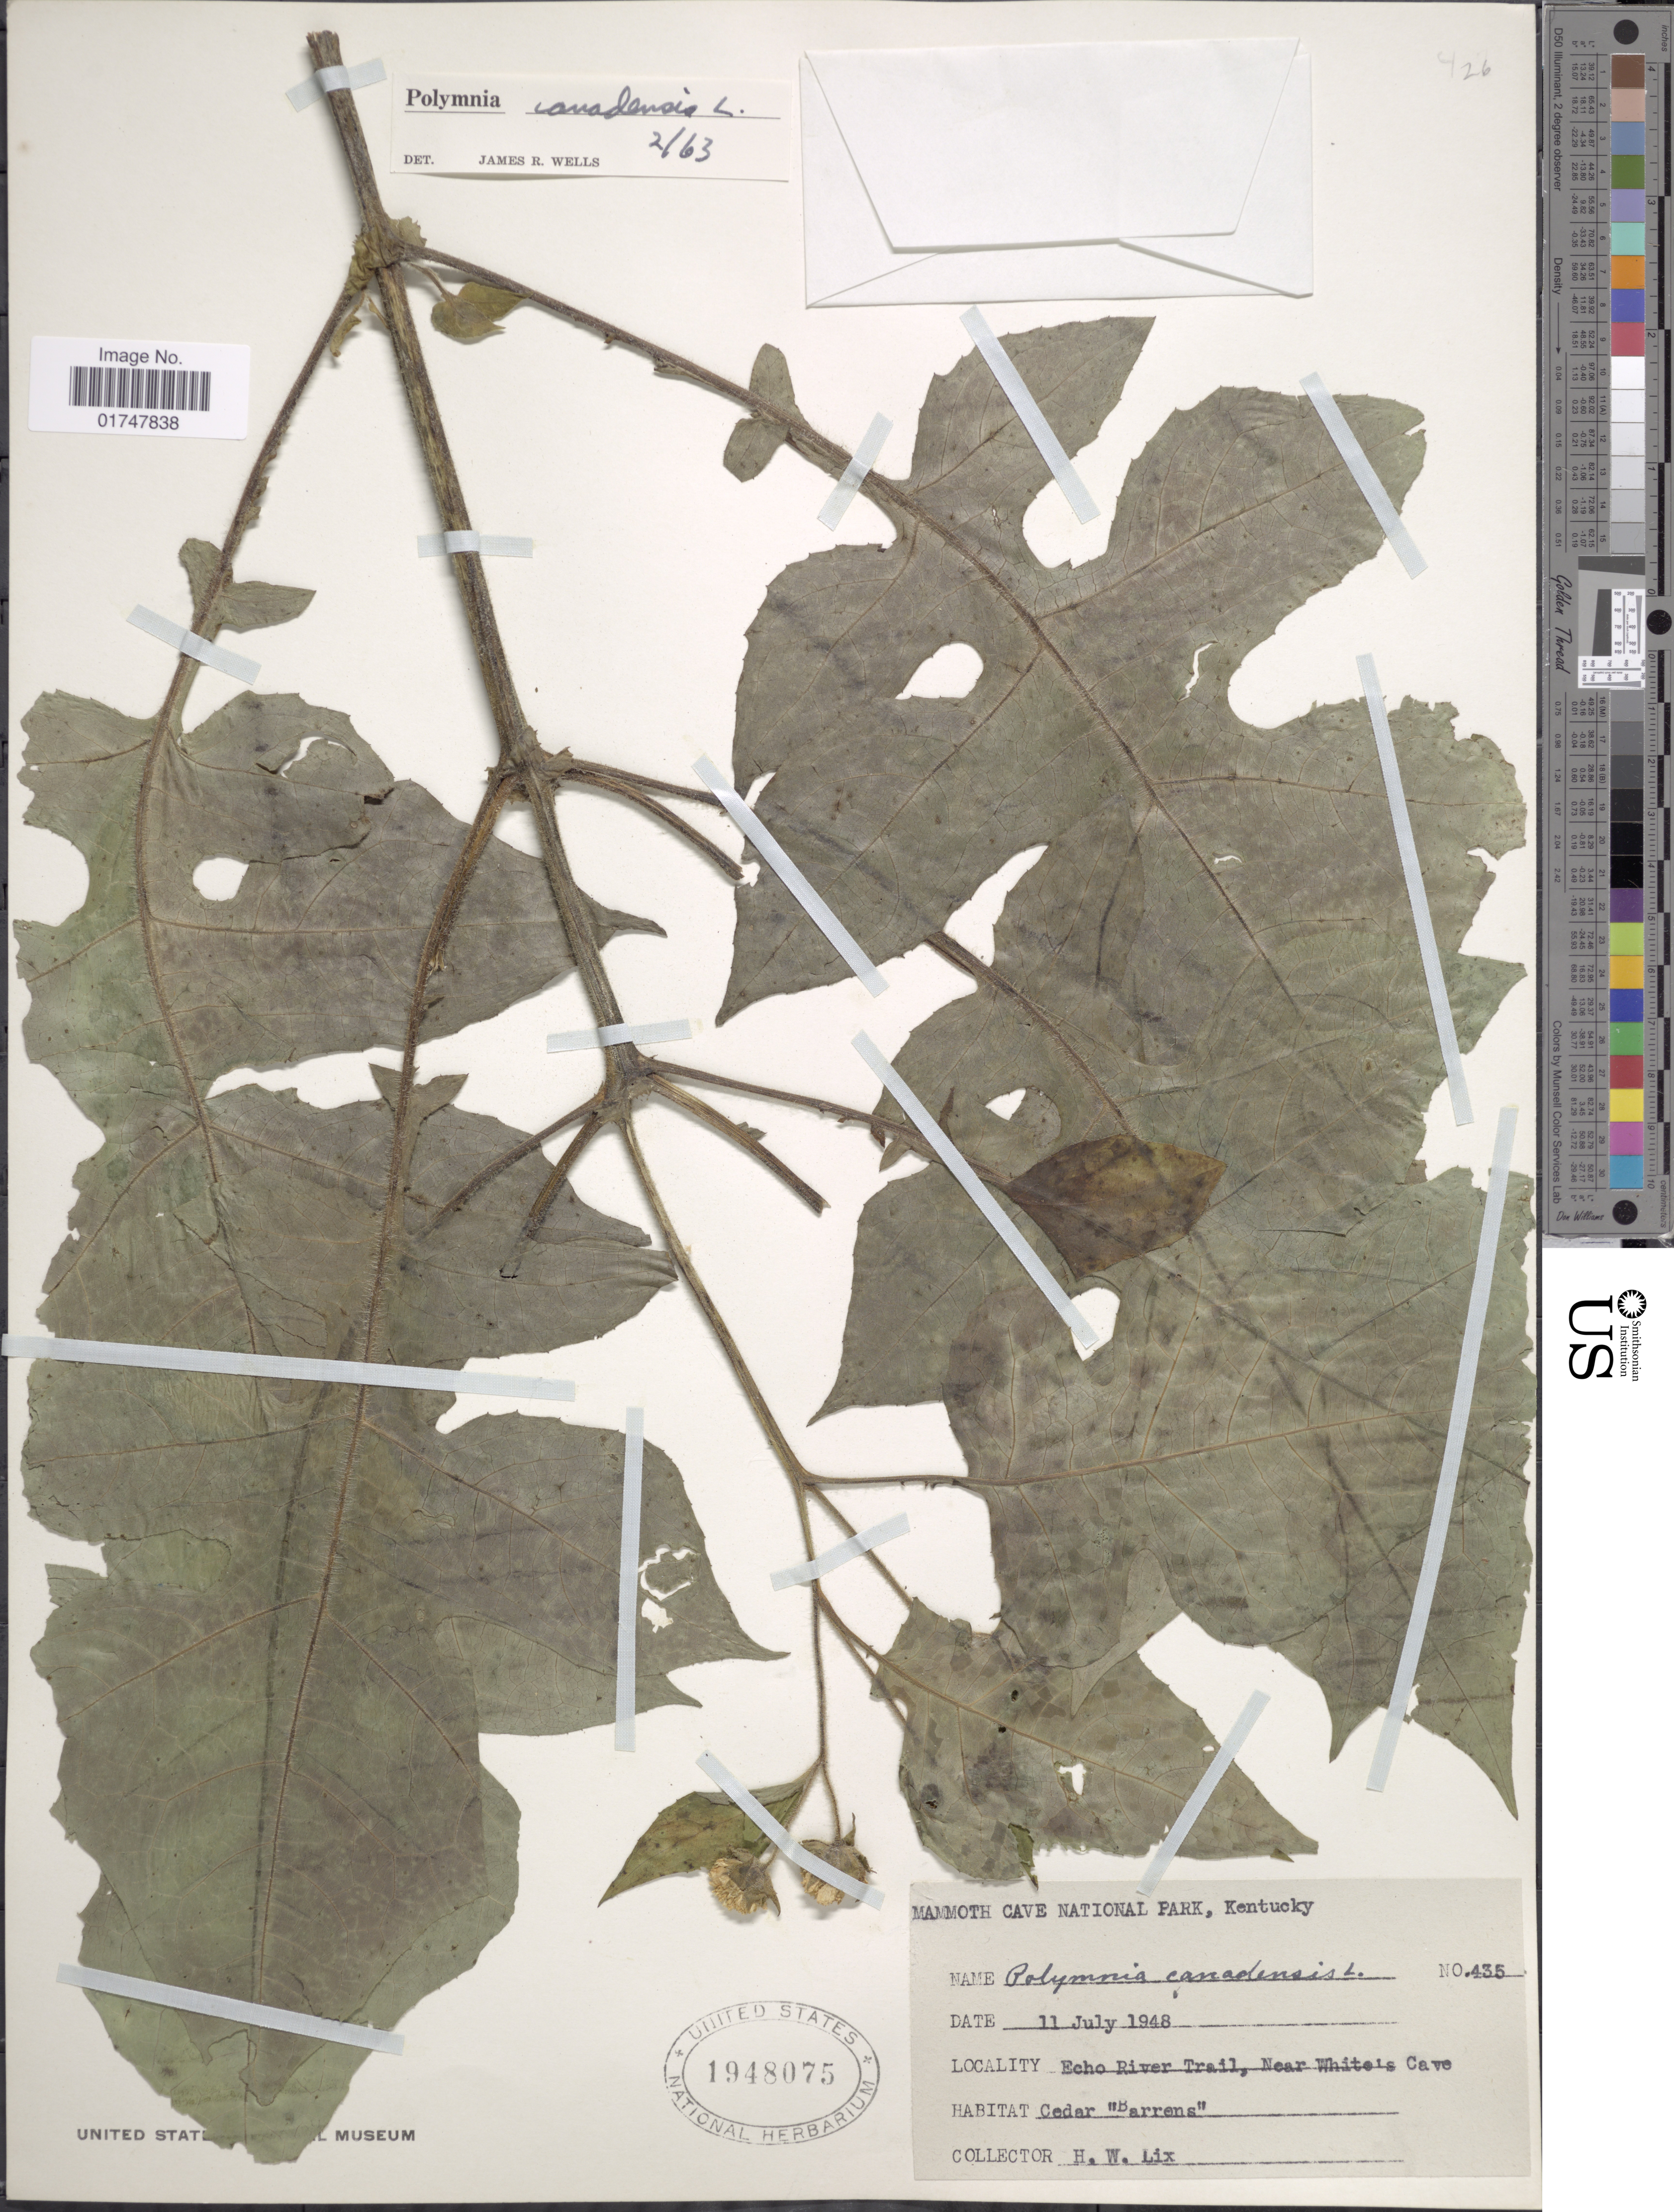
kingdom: Plantae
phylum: Tracheophyta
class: Magnoliopsida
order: Asterales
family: Asteraceae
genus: Polymnia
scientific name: Polymnia canadensis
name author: L.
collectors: H. W. Lix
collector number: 435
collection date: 1948-07-11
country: United States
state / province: Kentucky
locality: Mammoth Cave National Park, Echo River Trail, near White's Cave, Cedar "Barrens"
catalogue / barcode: US 1948075